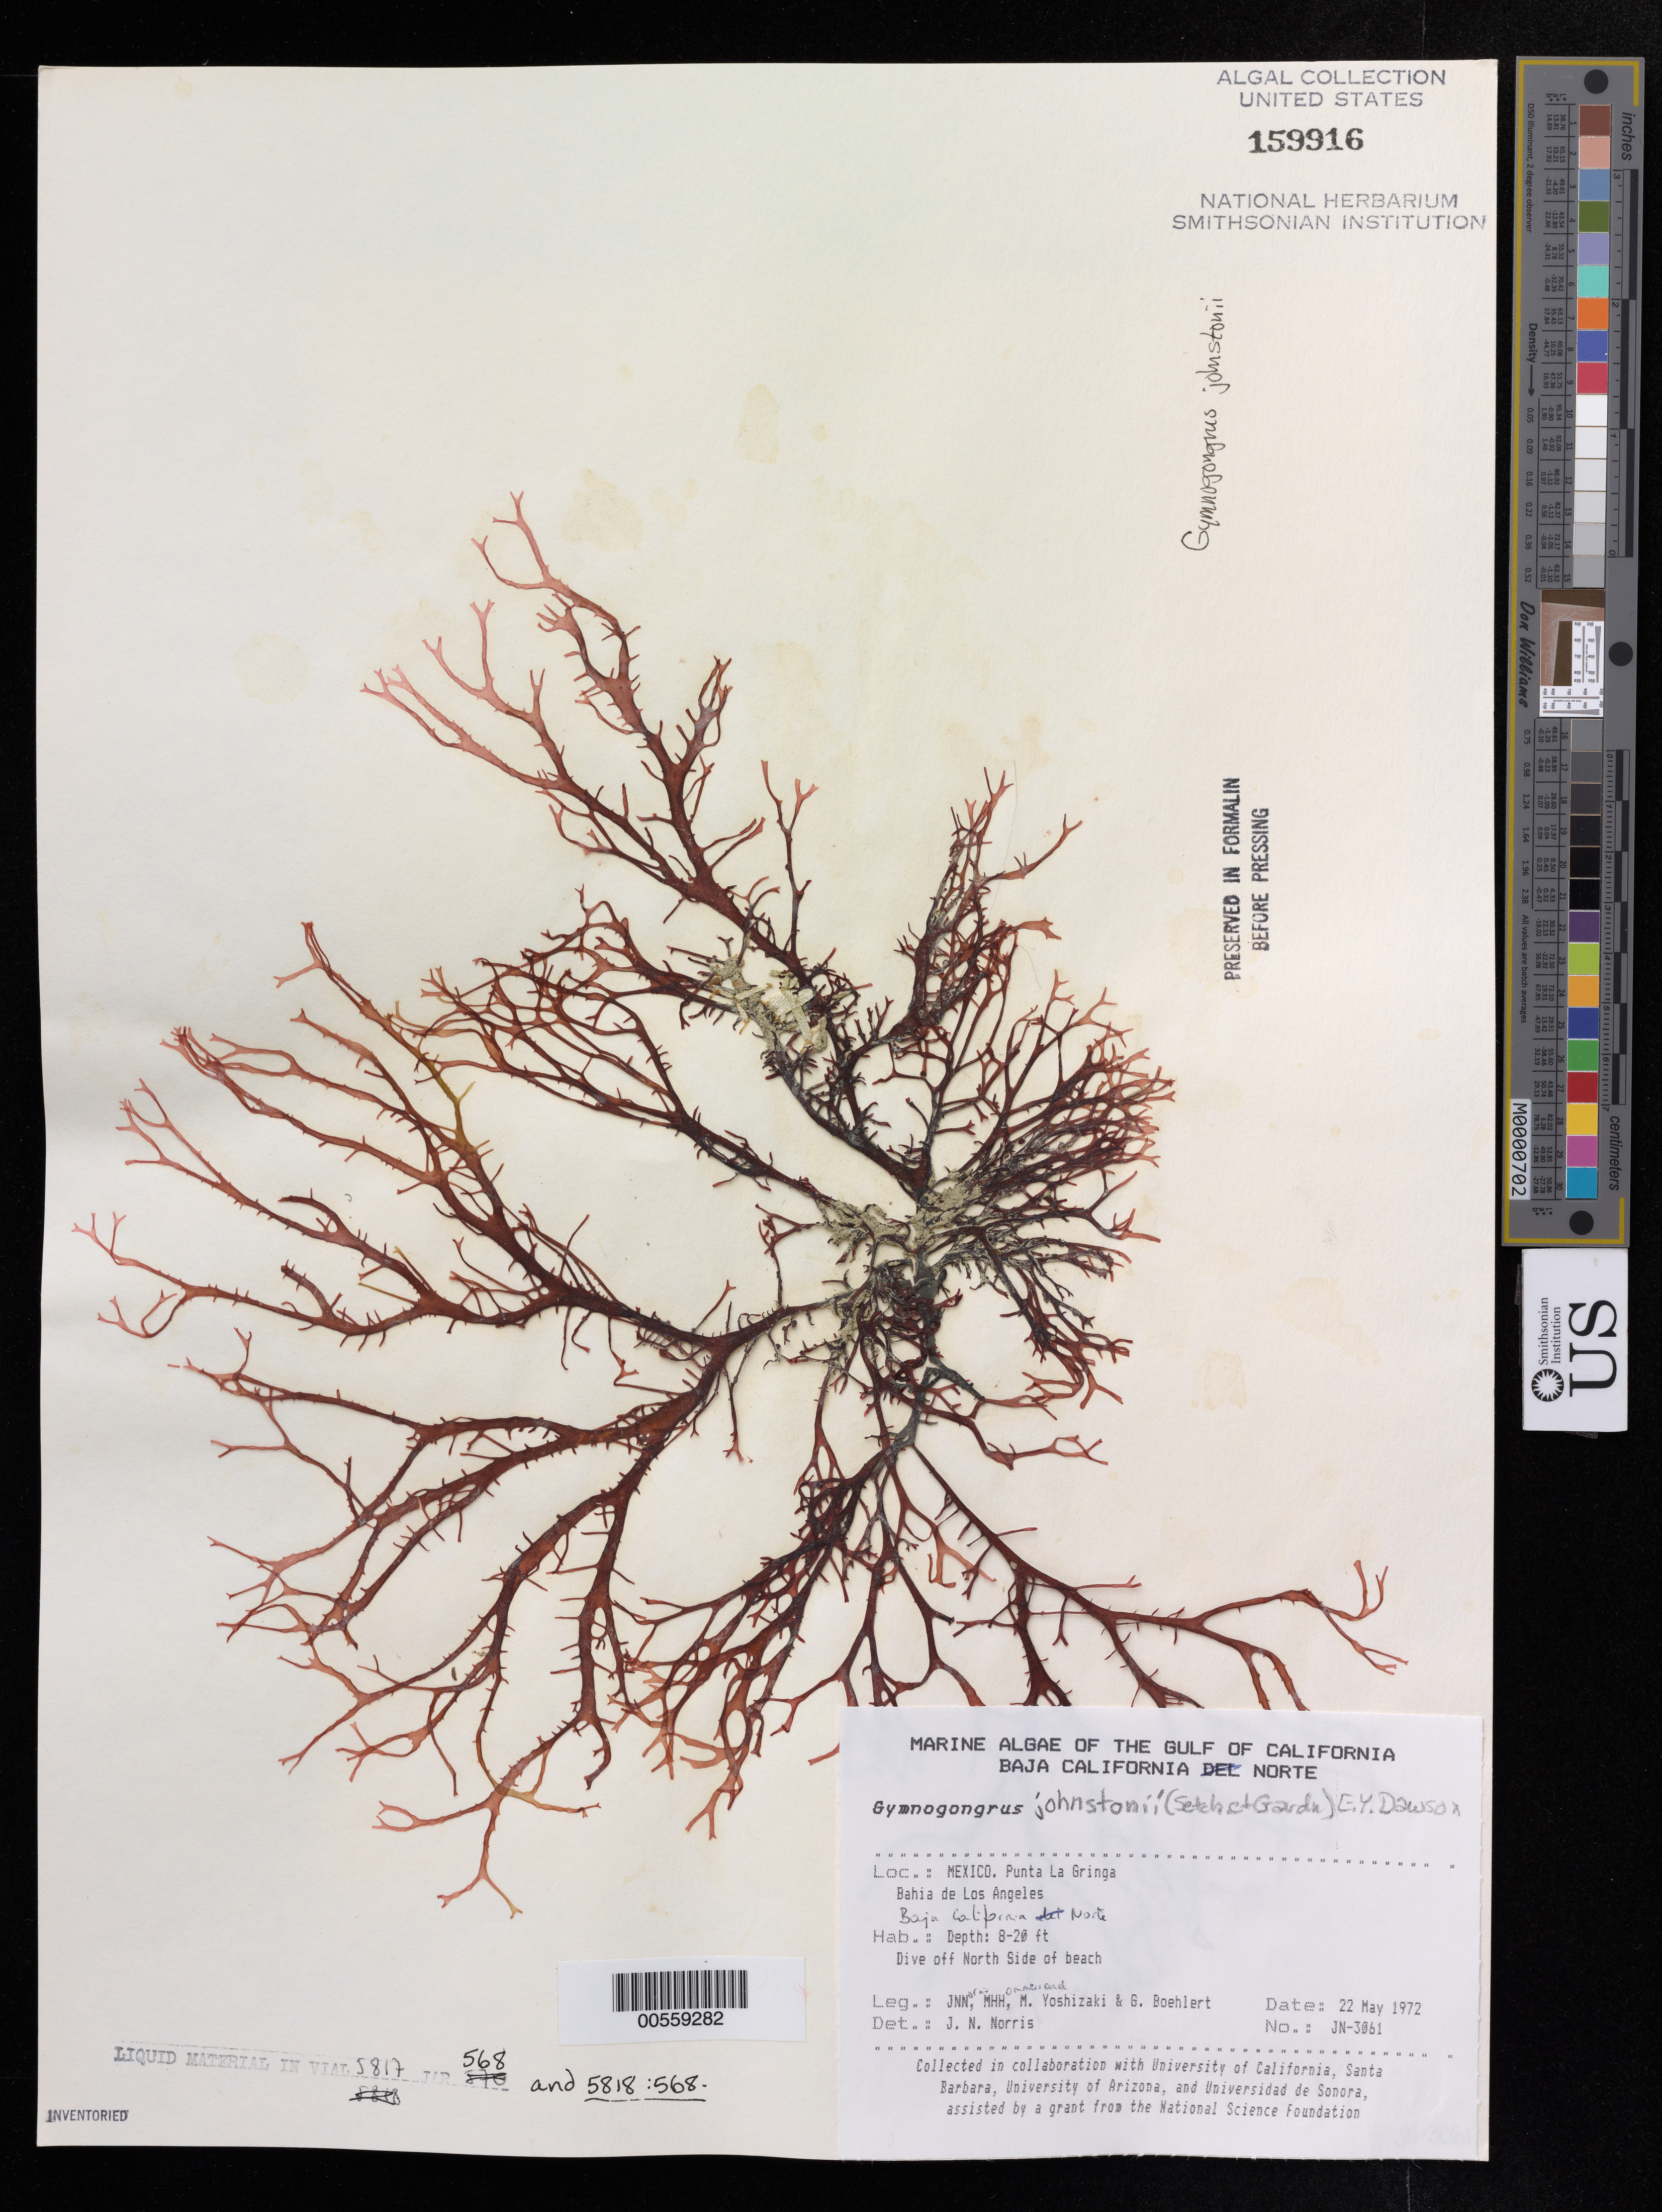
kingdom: Plantae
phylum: Rhodophyta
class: Florideophyceae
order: Gigartinales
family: Phyllophoraceae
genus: Gymnogongrus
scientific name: Gymnogongrus johnstonii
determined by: Norris, James N.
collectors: J. N. Norris, M. H. Hommersand, M. Yoshizaki & G. Boehlert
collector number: JN-3061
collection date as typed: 22 May 1972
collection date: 1972-05-22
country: Mexico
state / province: Baja California Norte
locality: Punta La Gringa, Bahia de los Angeles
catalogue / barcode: US 159916